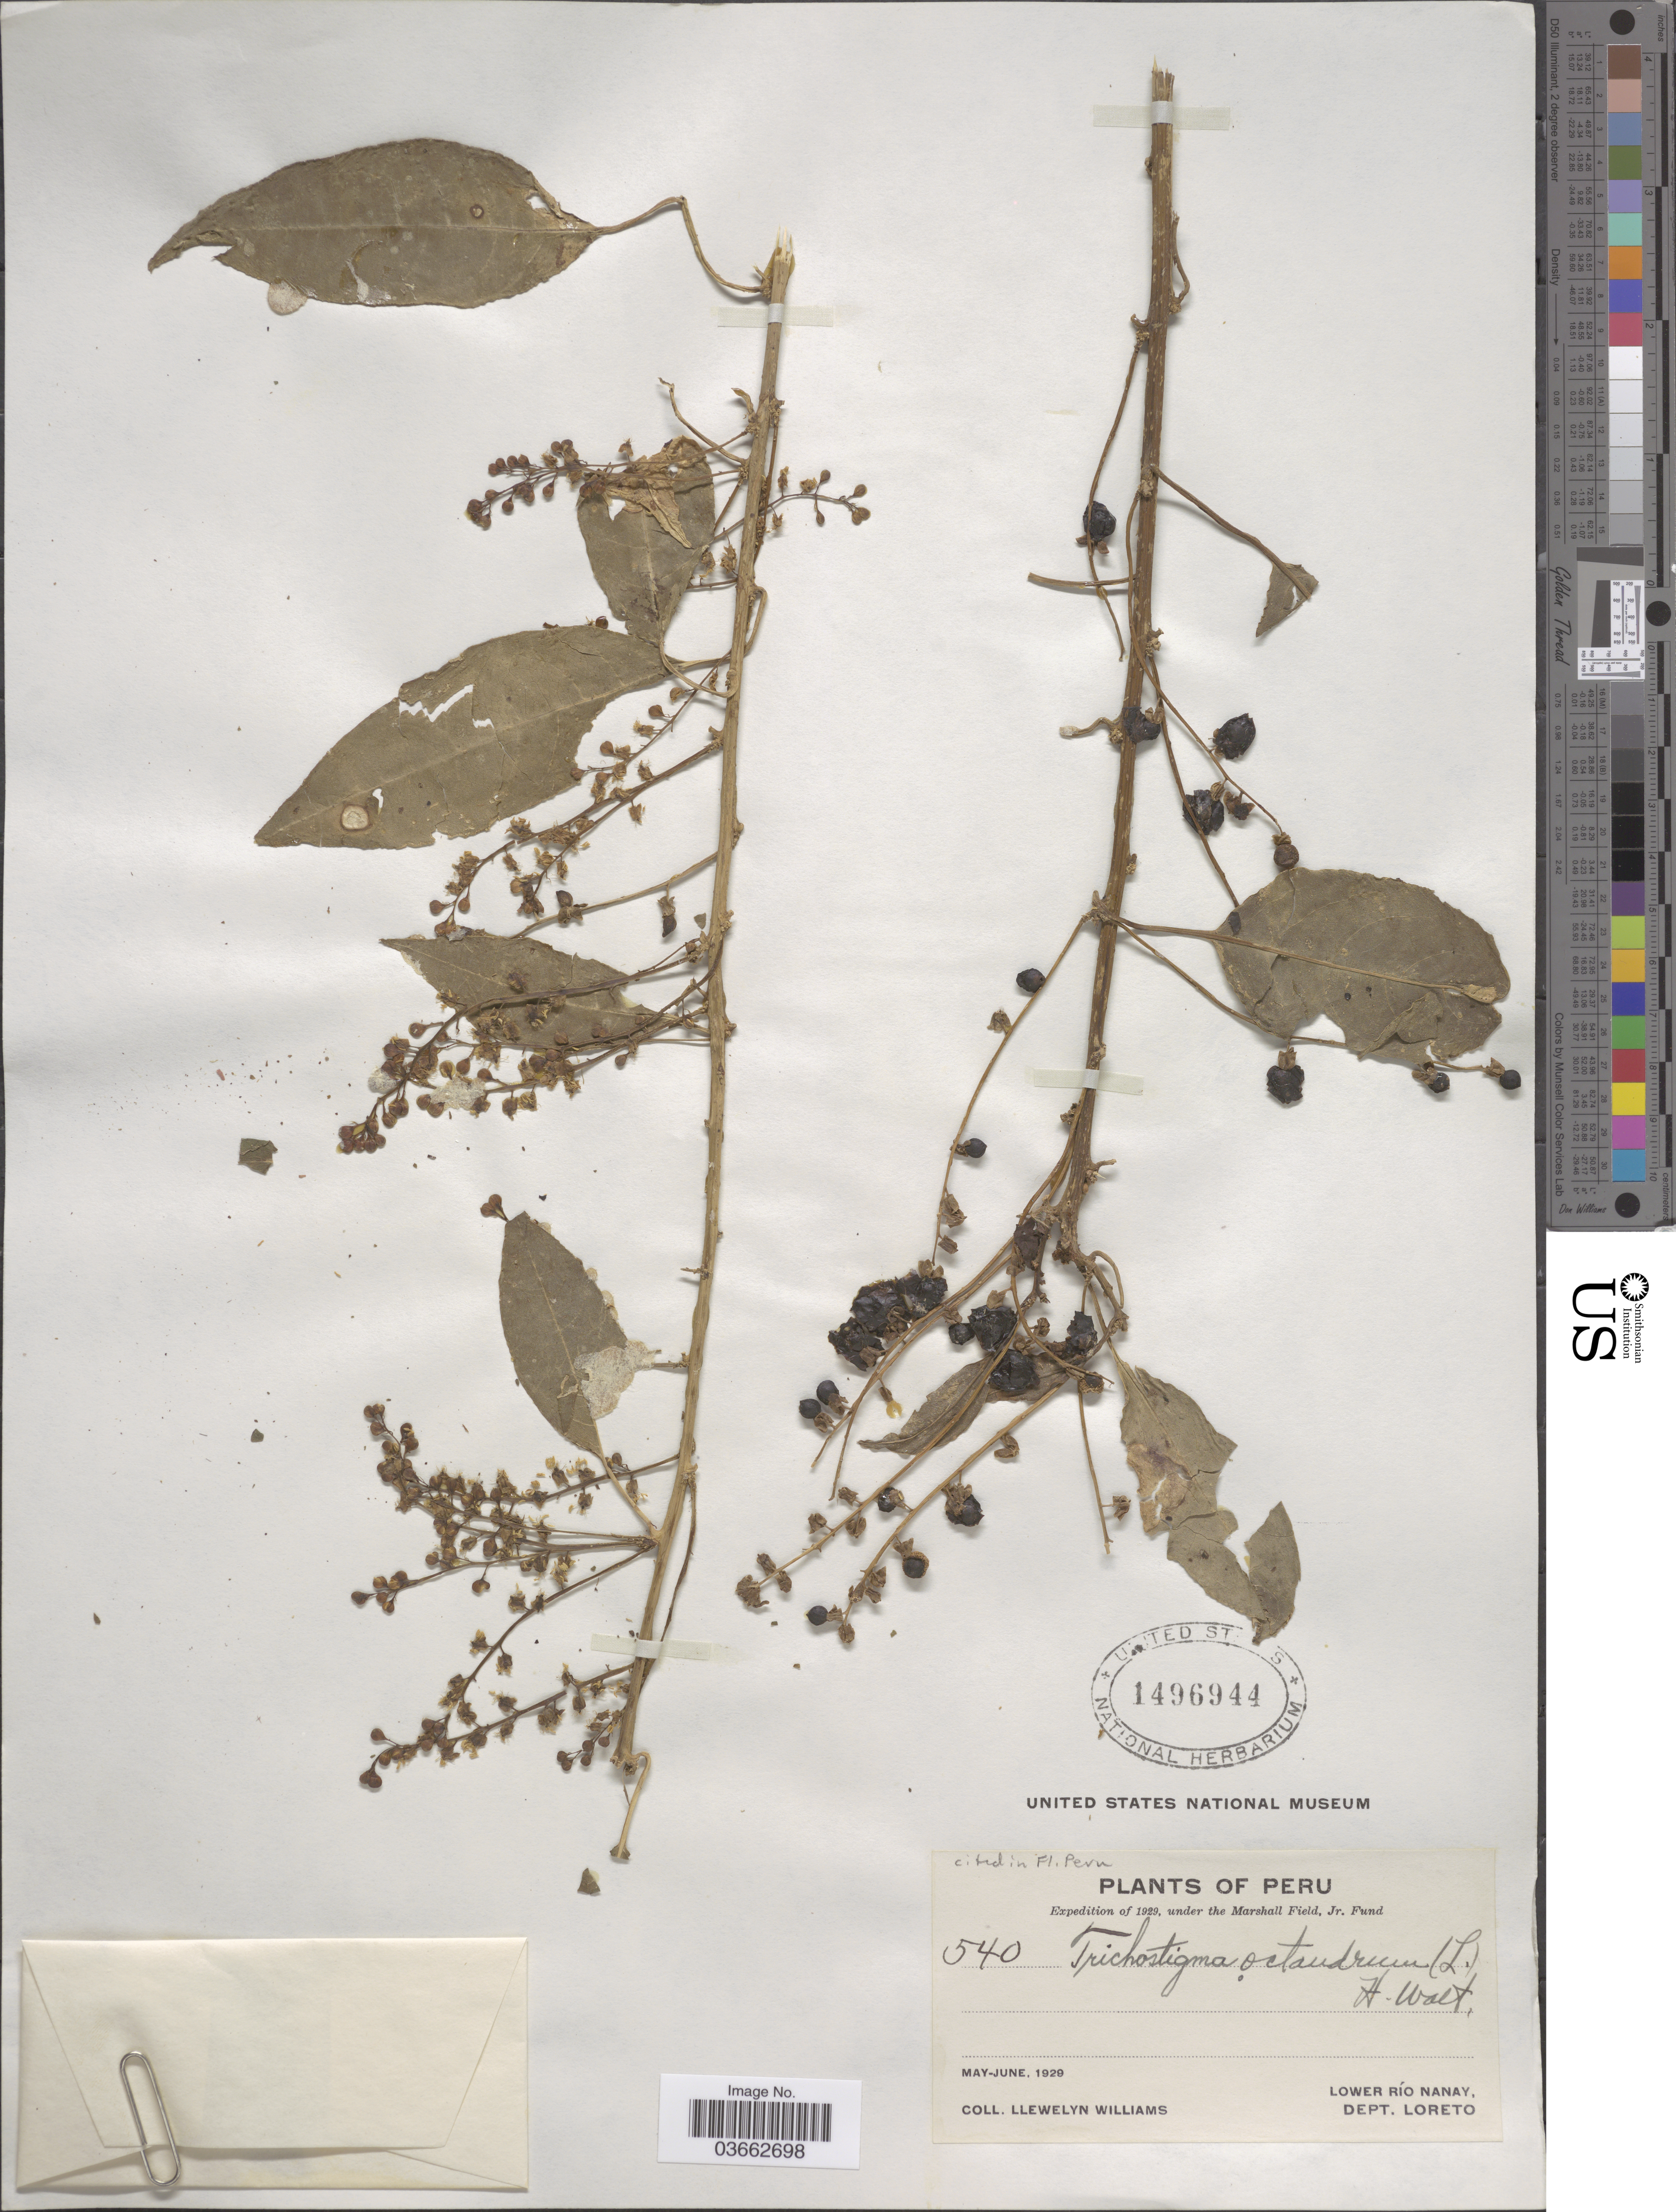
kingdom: Plantae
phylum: Tracheophyta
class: Magnoliopsida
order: Caryophyllales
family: Phytolaccaceae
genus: Trichostigma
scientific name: Trichostigma octandrum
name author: (L.) H. Walter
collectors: Ll. Williams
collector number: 540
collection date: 1929-05/1929-06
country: Peru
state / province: Loreto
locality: Lower Río Nanay, Dept. Loreto.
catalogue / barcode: US 1496944